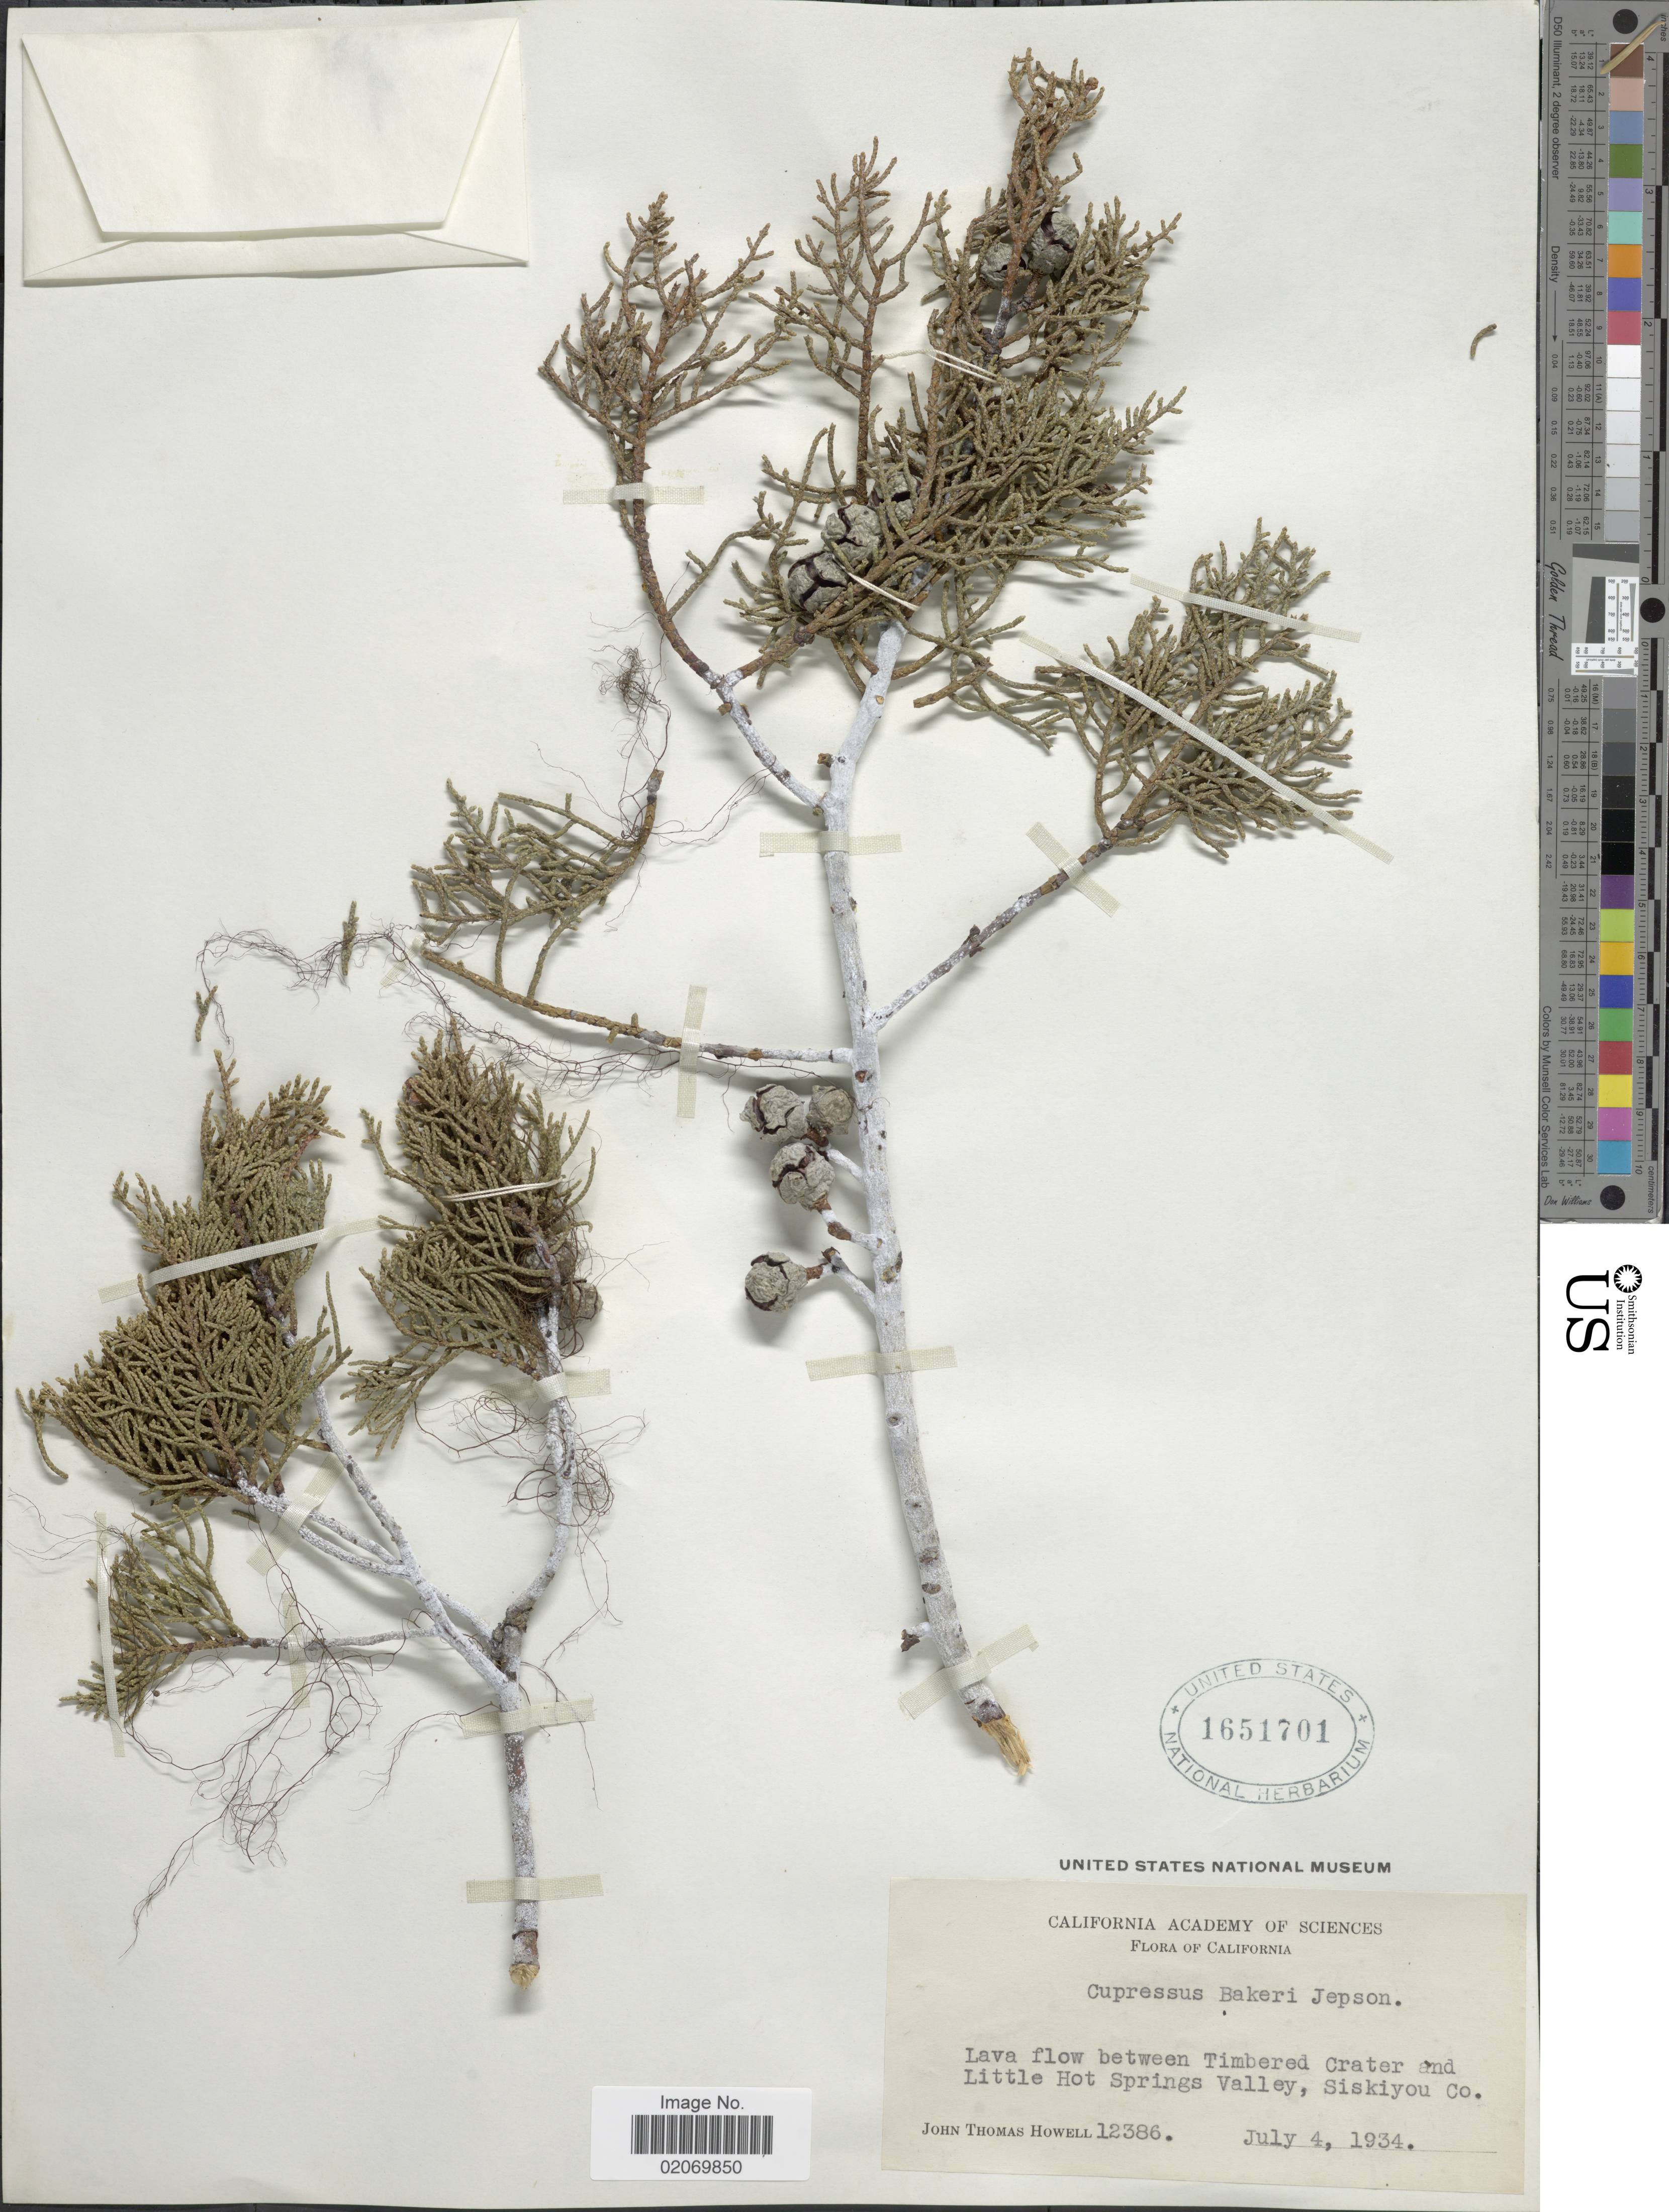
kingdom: Plantae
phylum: Tracheophyta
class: Pinopsida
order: Pinales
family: Cupressaceae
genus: Hesperocyparis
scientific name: Hesperocyparis bakeri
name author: (Jeps.) Bartel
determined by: (US) Smithsonian Institution - National Museum of Natural History - Department of Botany (UNITED STATES)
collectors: J. T. Howell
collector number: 12386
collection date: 1934-07-04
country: United States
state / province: California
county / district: Siskiyou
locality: Lava flow between Timbered Crater and Little Hot Springs Valley, Siskiyou Co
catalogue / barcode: US 1651701